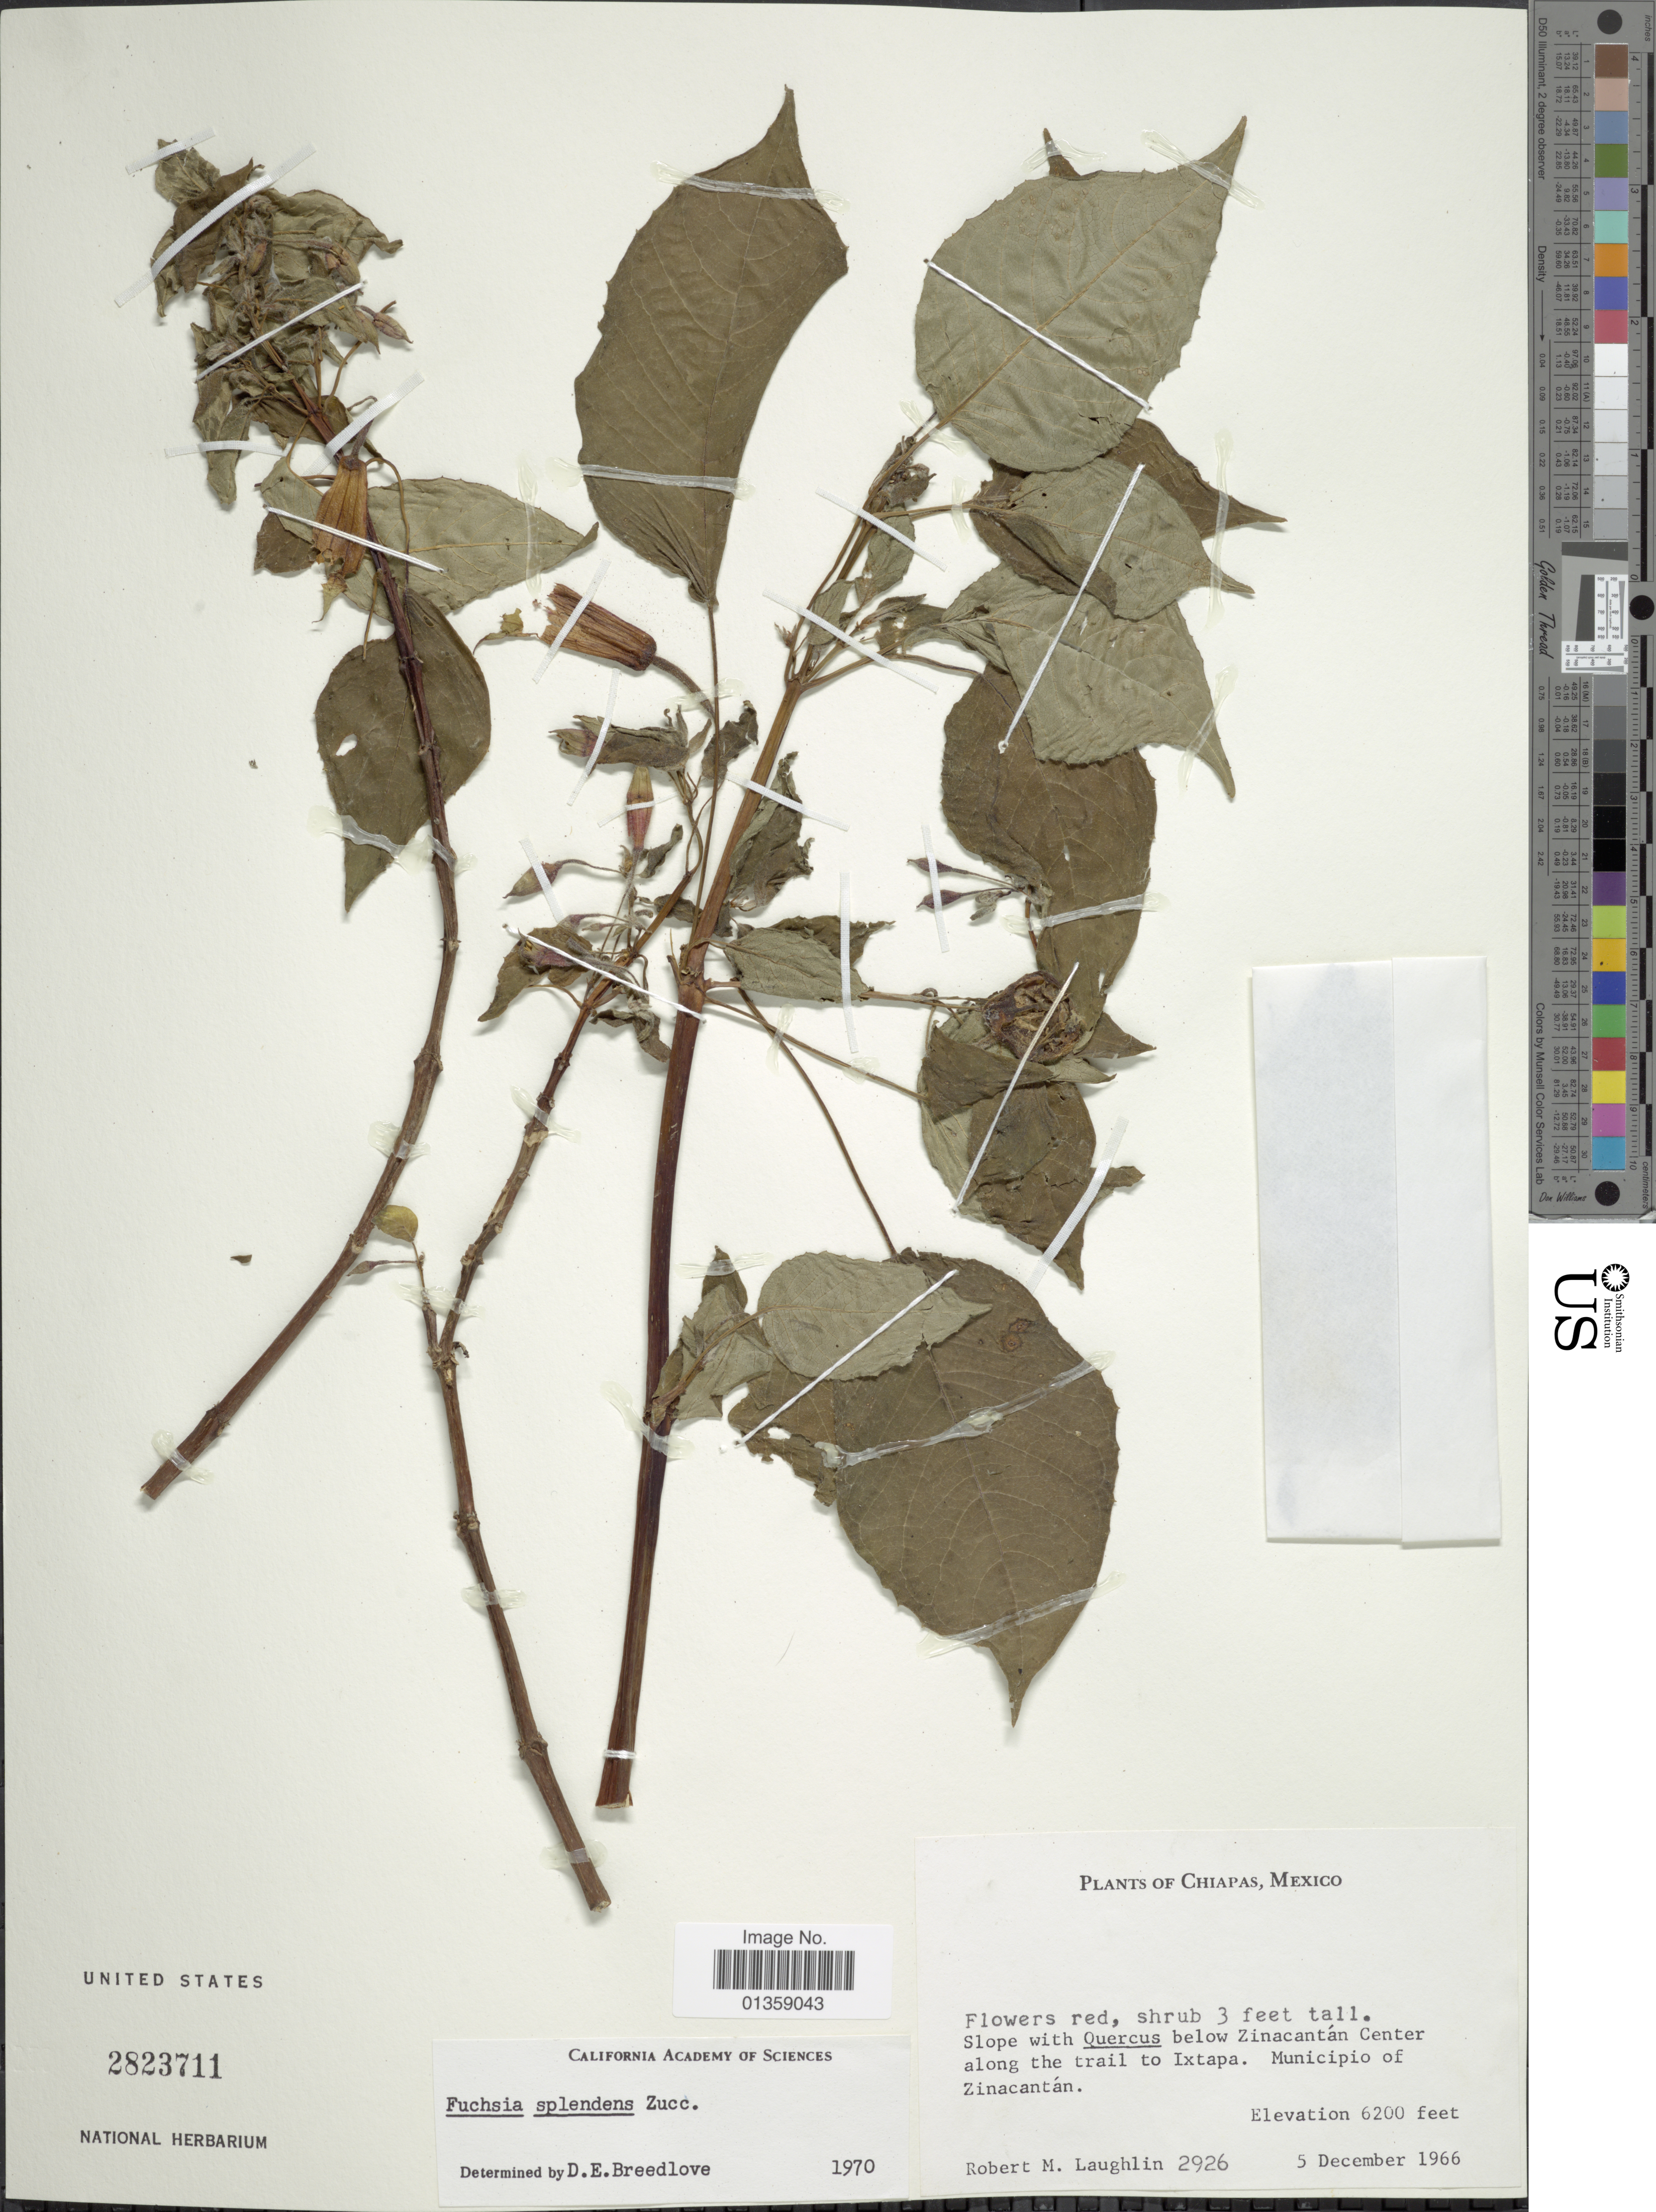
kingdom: Plantae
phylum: Tracheophyta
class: Magnoliopsida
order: Myrtales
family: Onagraceae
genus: Fuchsia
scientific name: Fuchsia splendens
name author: Zucc.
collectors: R. M. Laughlin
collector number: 2926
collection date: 1966-12-05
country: Mexico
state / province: Chiapas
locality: Below Zinacantán Center along the trail to Ixtapa. Municipio of Zinacantán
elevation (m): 1890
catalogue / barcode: US 2823711